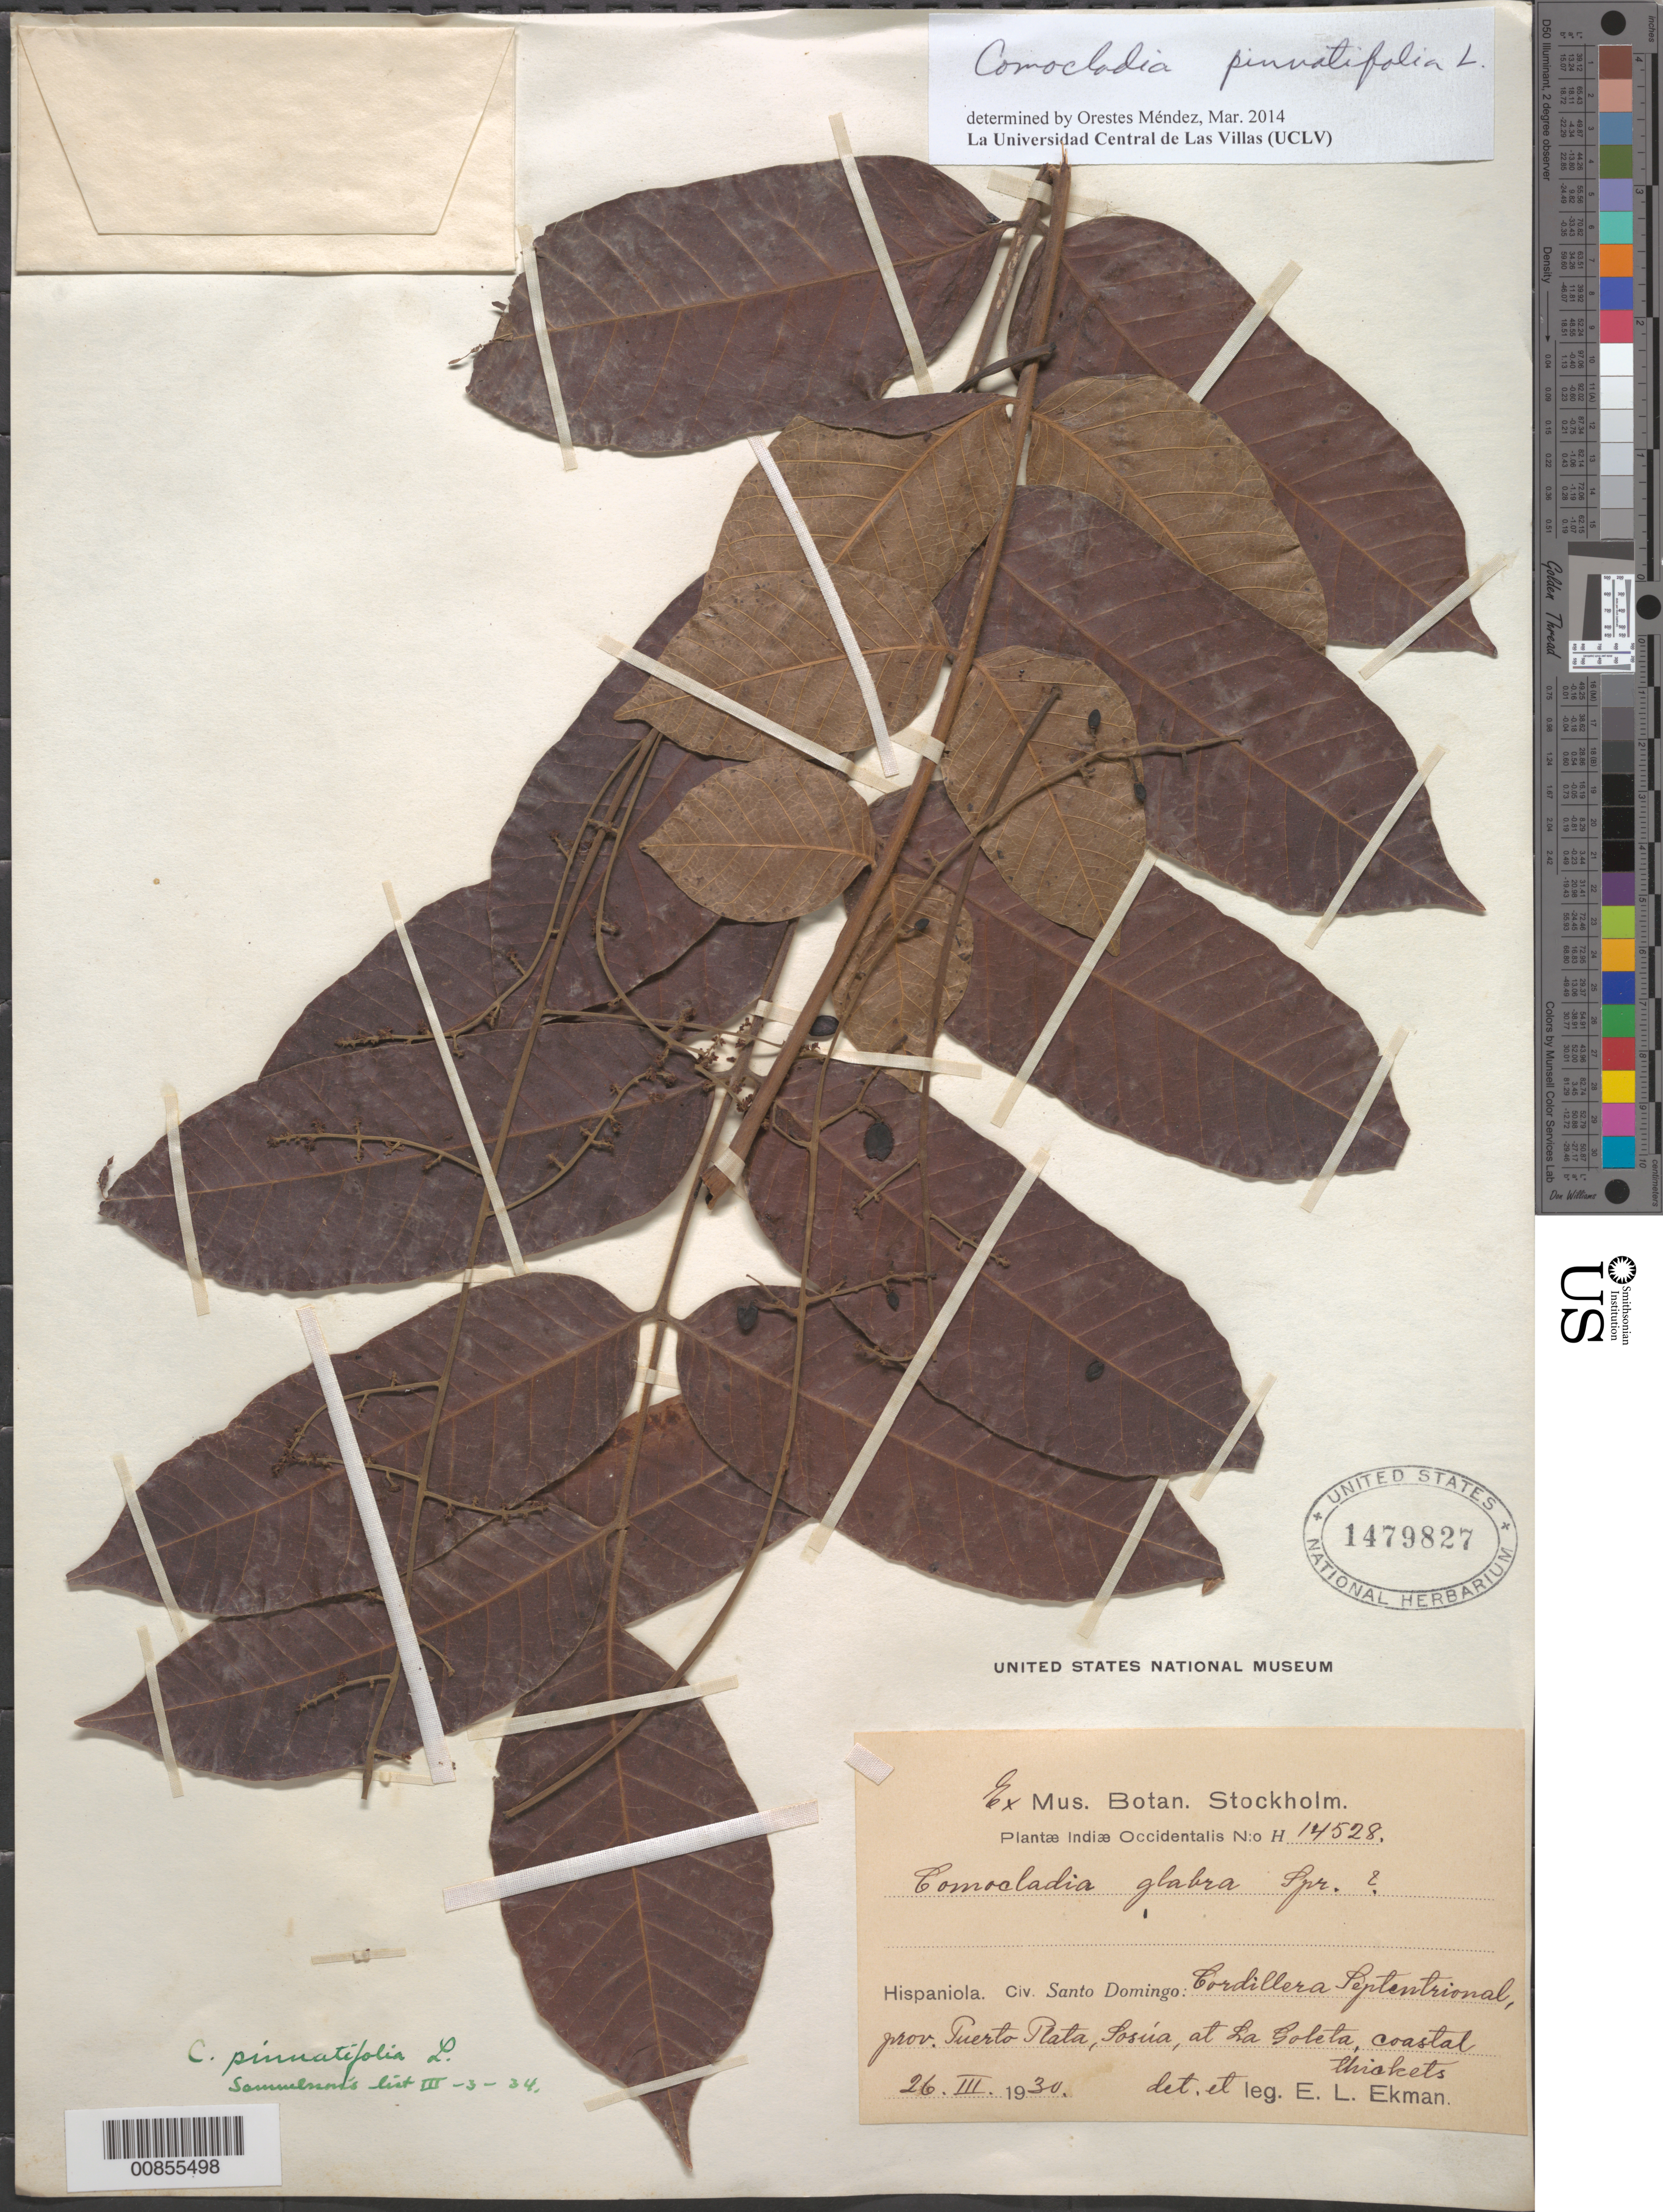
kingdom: Plantae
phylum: Tracheophyta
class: Magnoliopsida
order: Sapindales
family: Anacardiaceae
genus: Comocladia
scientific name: Comocladia pinnatifolia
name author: L.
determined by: Méndez, Orestes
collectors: E. L. Ekman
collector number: H 14528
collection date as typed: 26 Mar 1930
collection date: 1930-03-26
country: Dominican Republic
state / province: Puerto Plata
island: Hispaniola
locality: Cordillera Septentrional, Sosúa, at La Goleta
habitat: Coastal thickets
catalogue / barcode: US 1479827